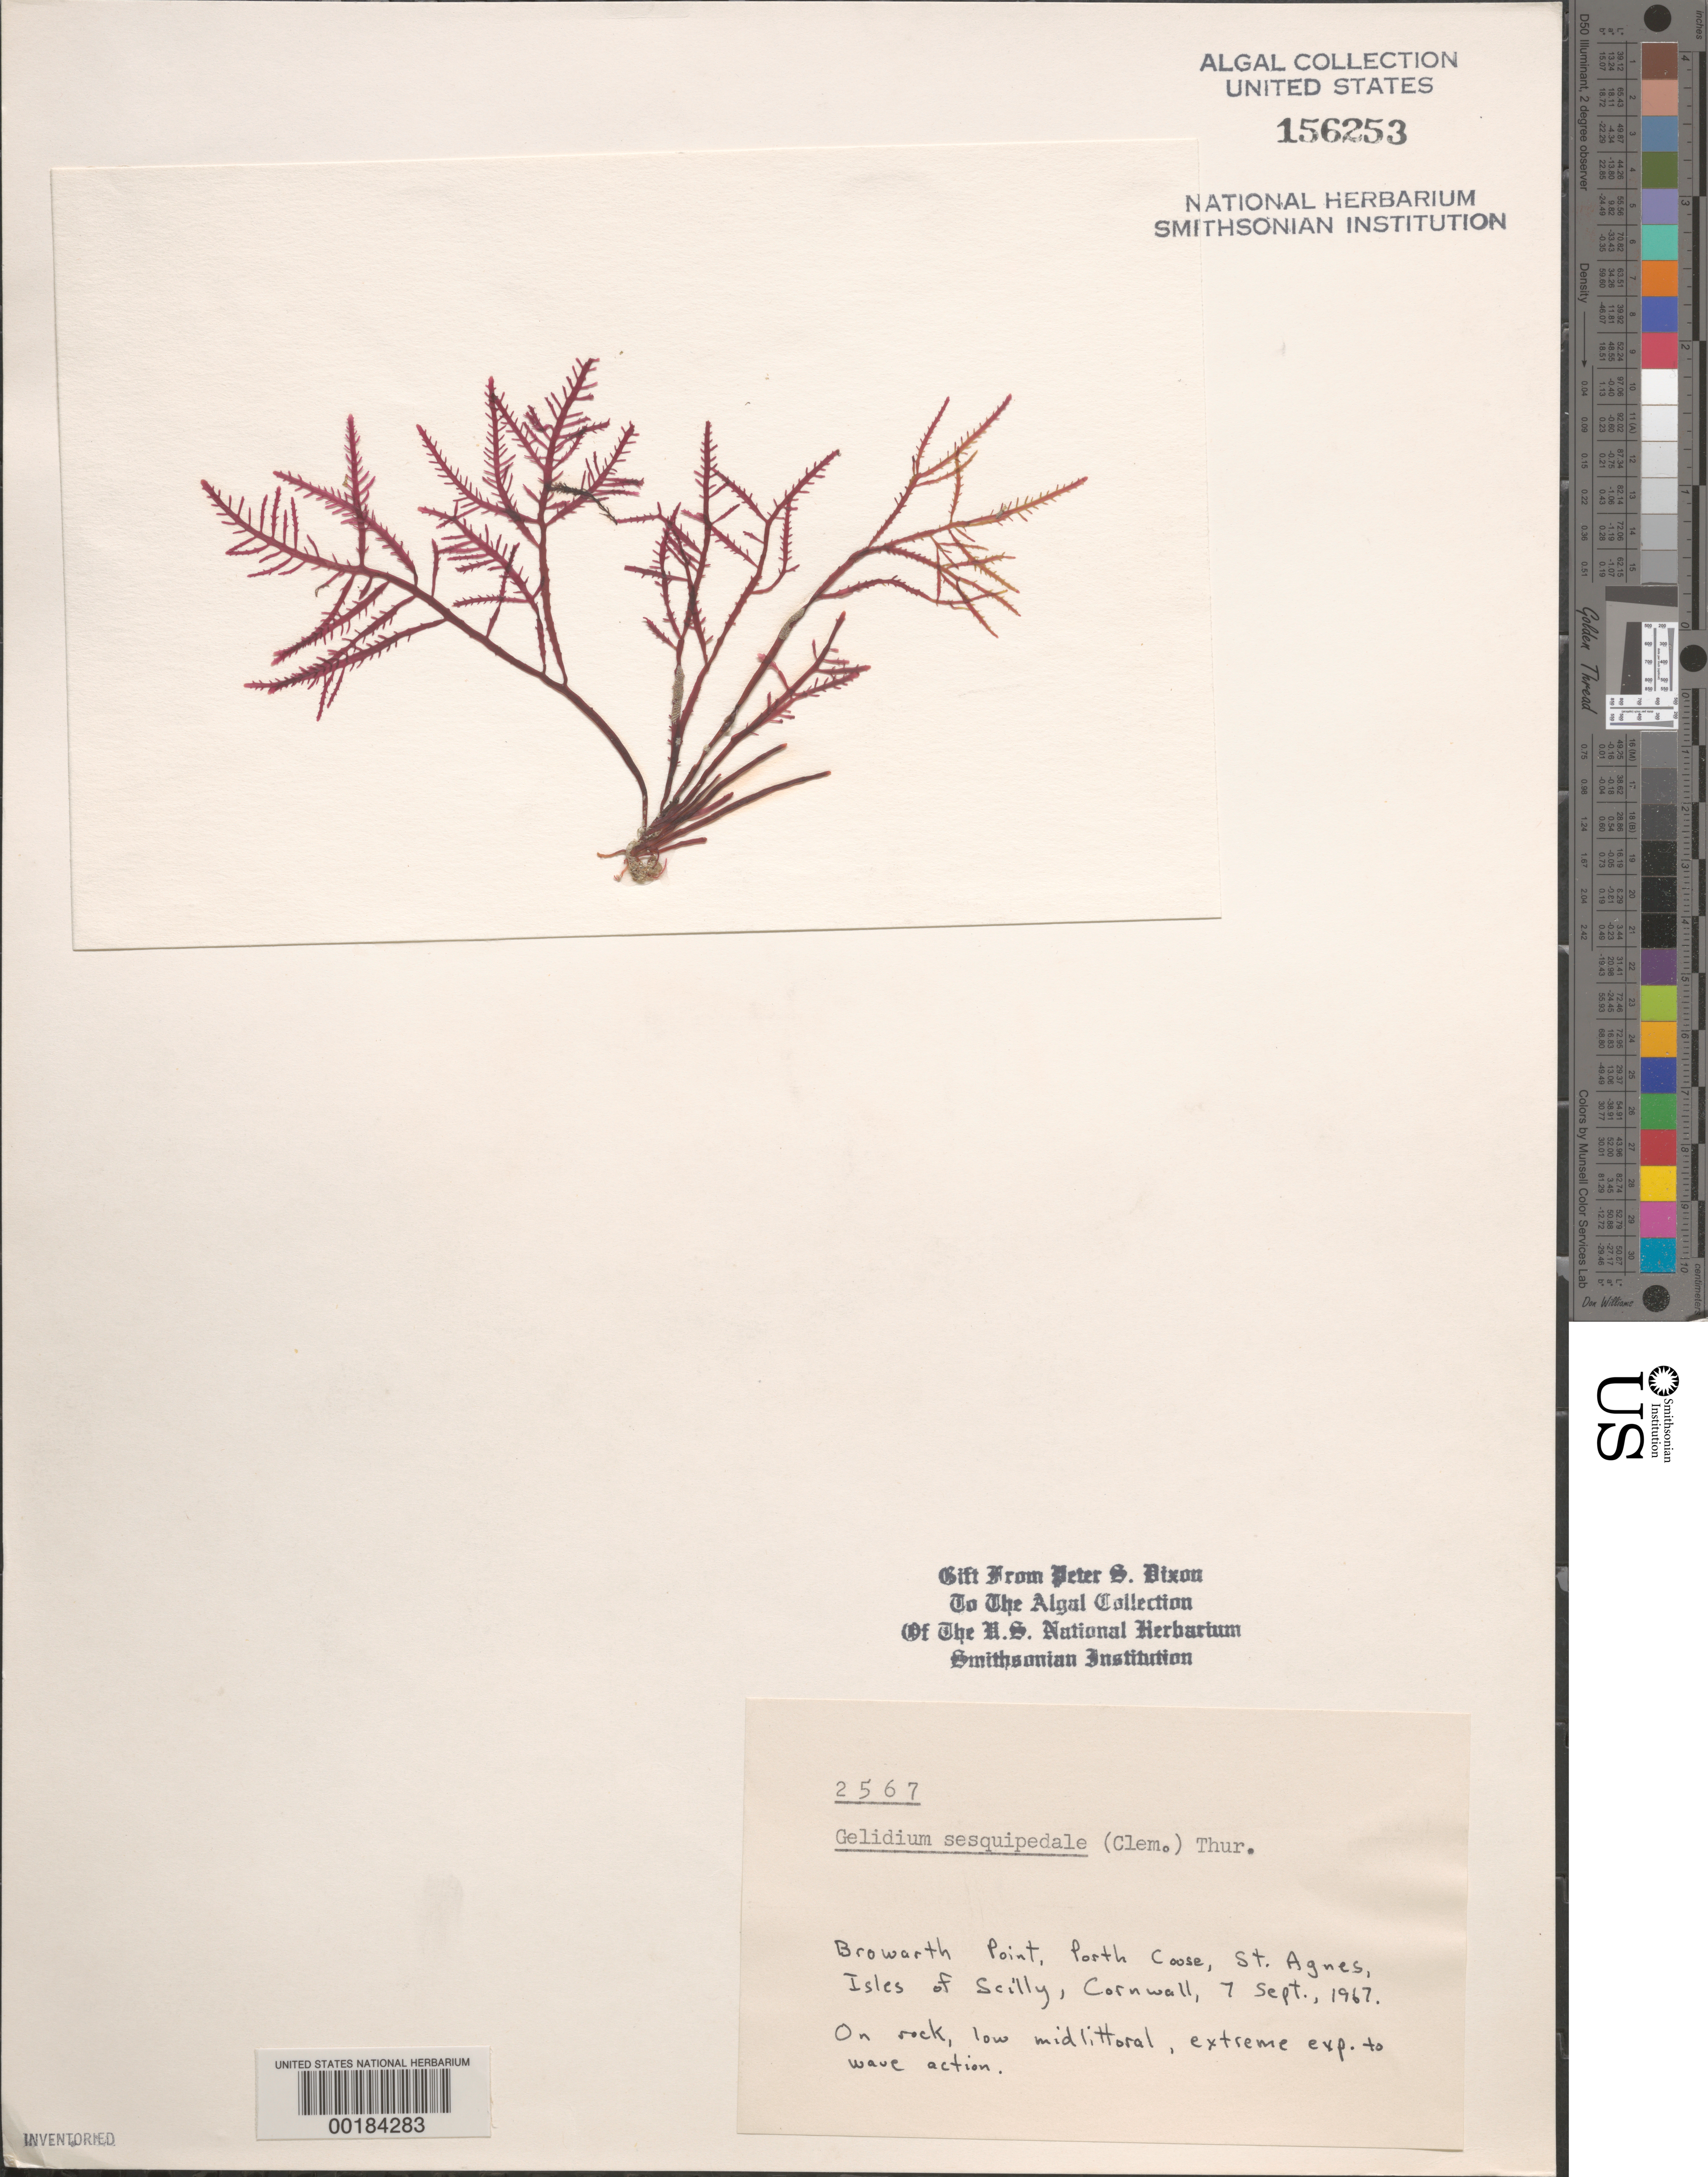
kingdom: Plantae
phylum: Rhodophyta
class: Florideophyceae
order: Gelidiales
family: Gelidiaceae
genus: Gelidium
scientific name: Gelidium corneum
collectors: P. S. Dixon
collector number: PSD 2567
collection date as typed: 07 Sep 1967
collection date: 1967-09-07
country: United Kingdom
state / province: England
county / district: Council of the Isles of Scilly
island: St. Agnes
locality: Browarth Point, Porth Coose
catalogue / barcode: US 156253